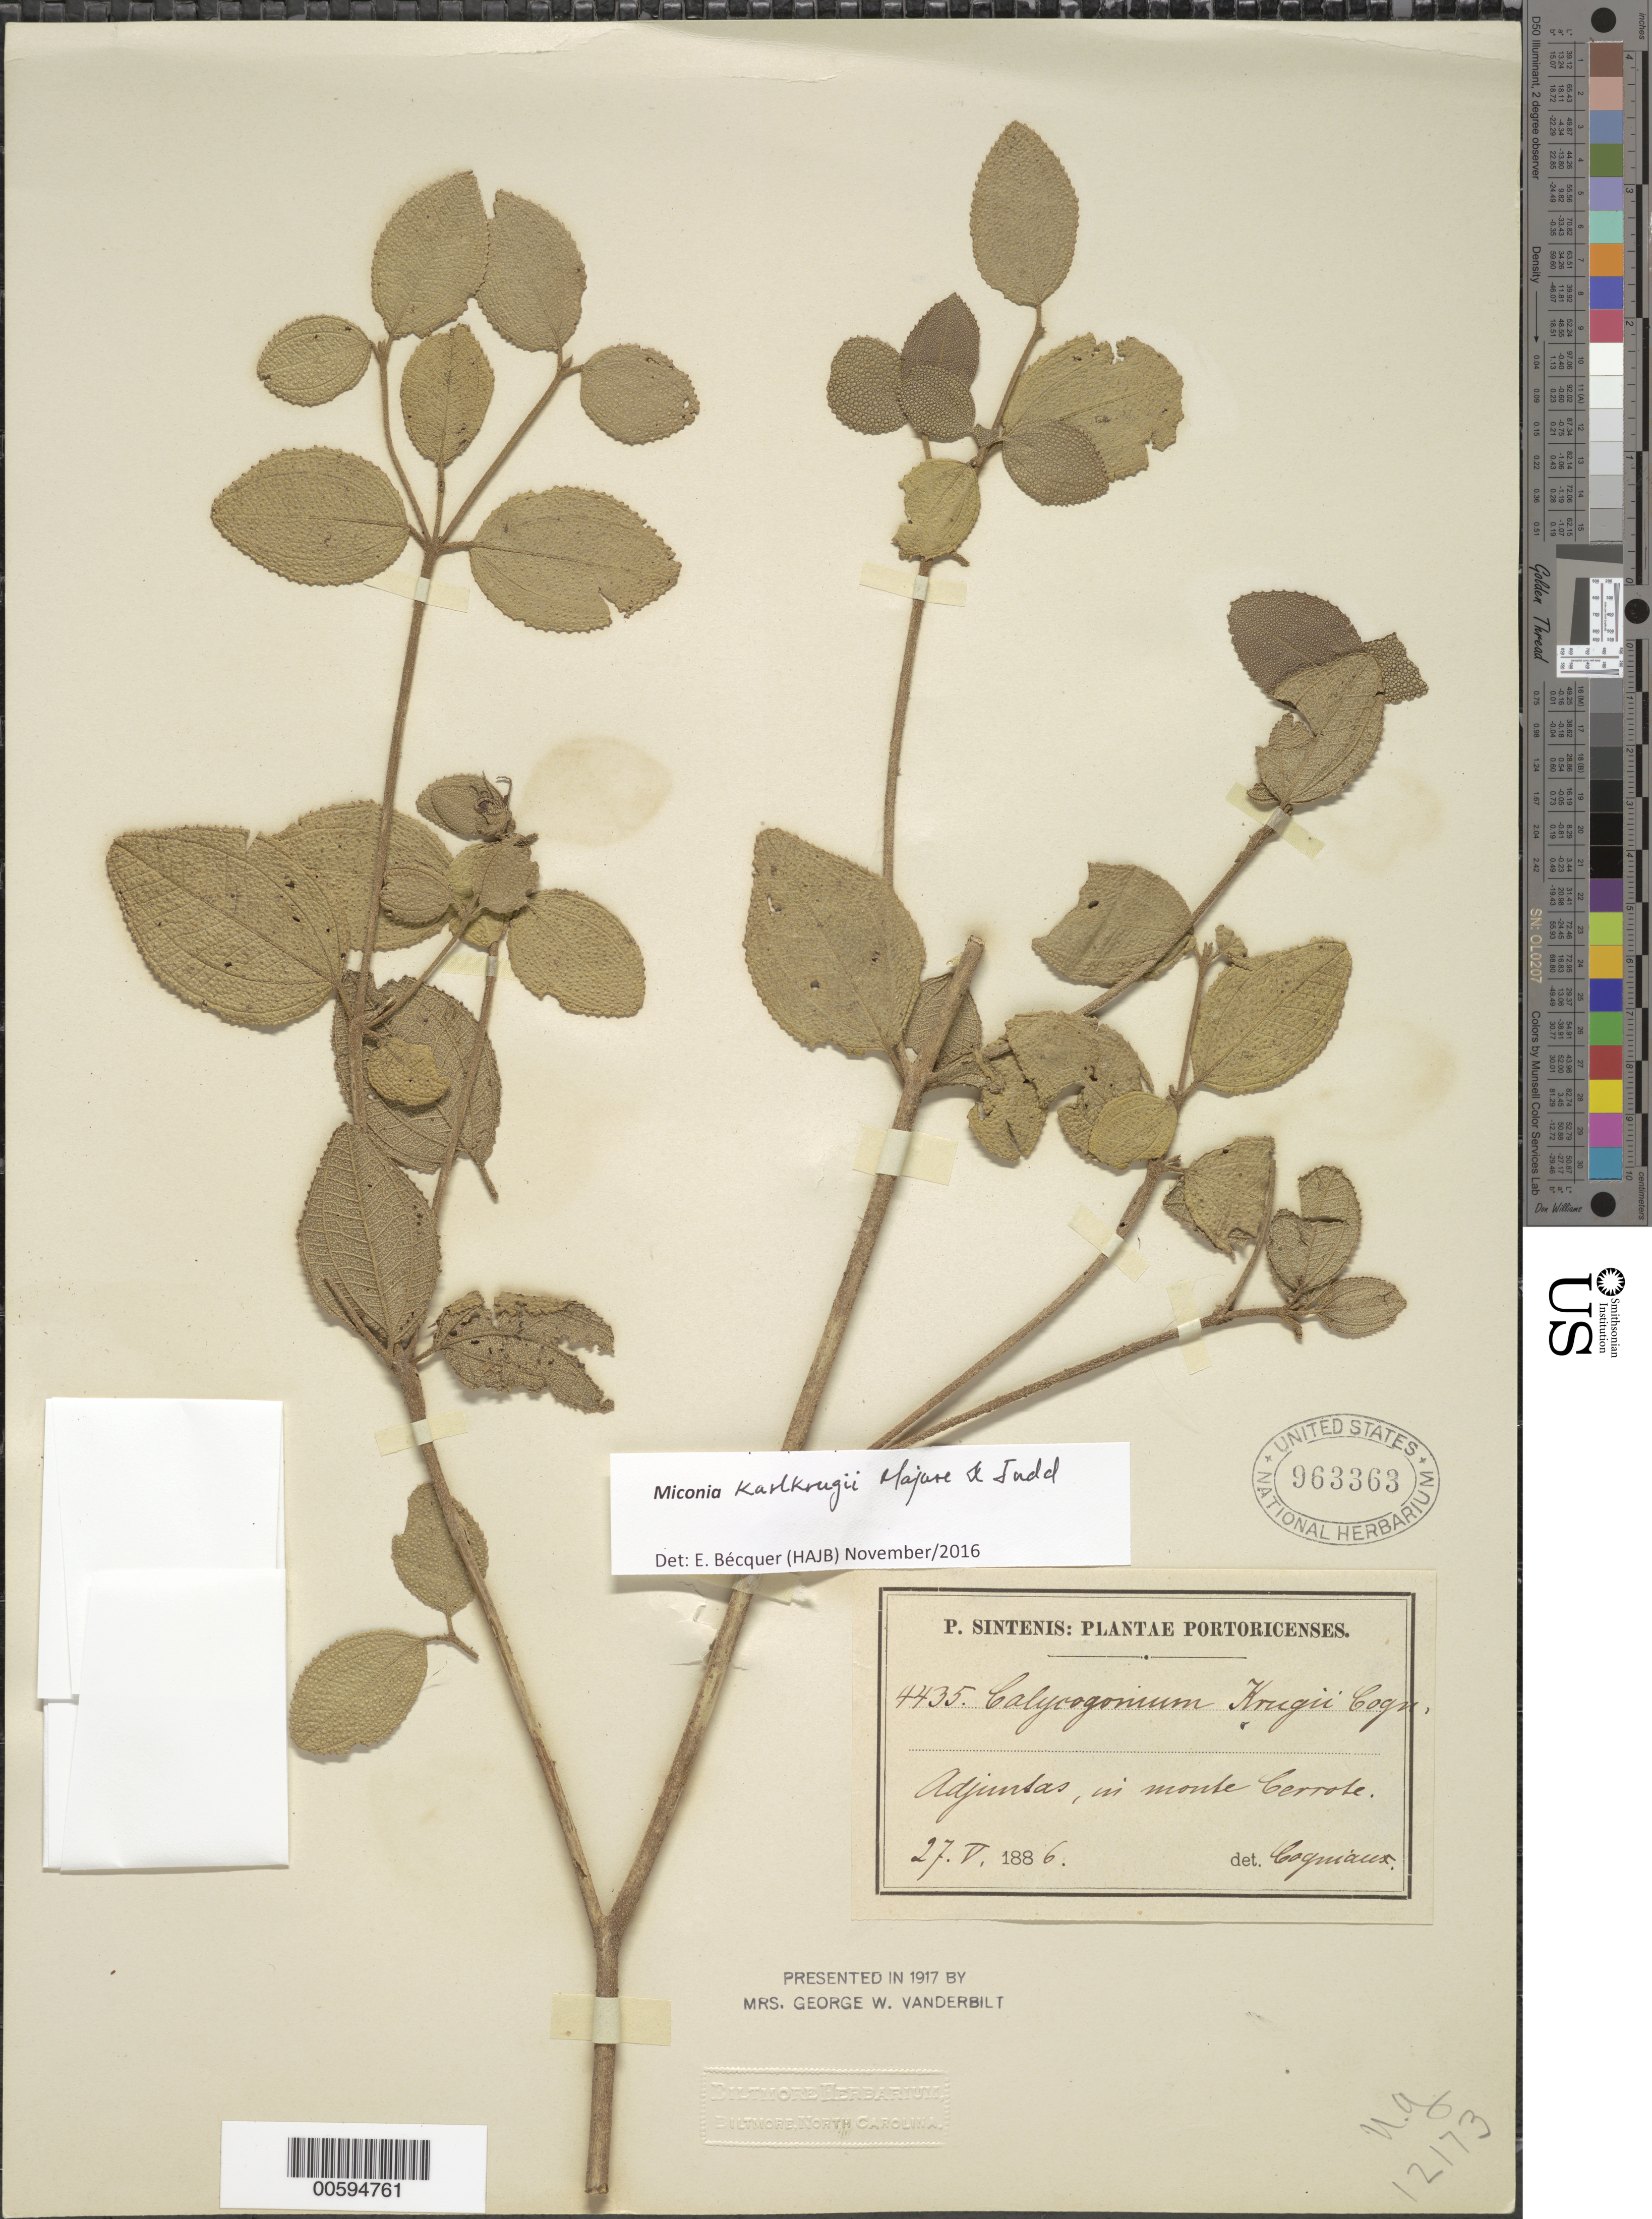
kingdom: Plantae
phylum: Tracheophyta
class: Magnoliopsida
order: Myrtales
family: Melastomataceae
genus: Miconia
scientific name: Miconia karlkrugii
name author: Majure & Judd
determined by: Bécquer Granados, E. R., (HAJB)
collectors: P. Sintenis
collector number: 4435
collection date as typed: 27 May 1886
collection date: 1886-05-27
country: Puerto Rico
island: Greater Antilles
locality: Adjuntas, in monte Cerrote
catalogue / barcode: US 963363